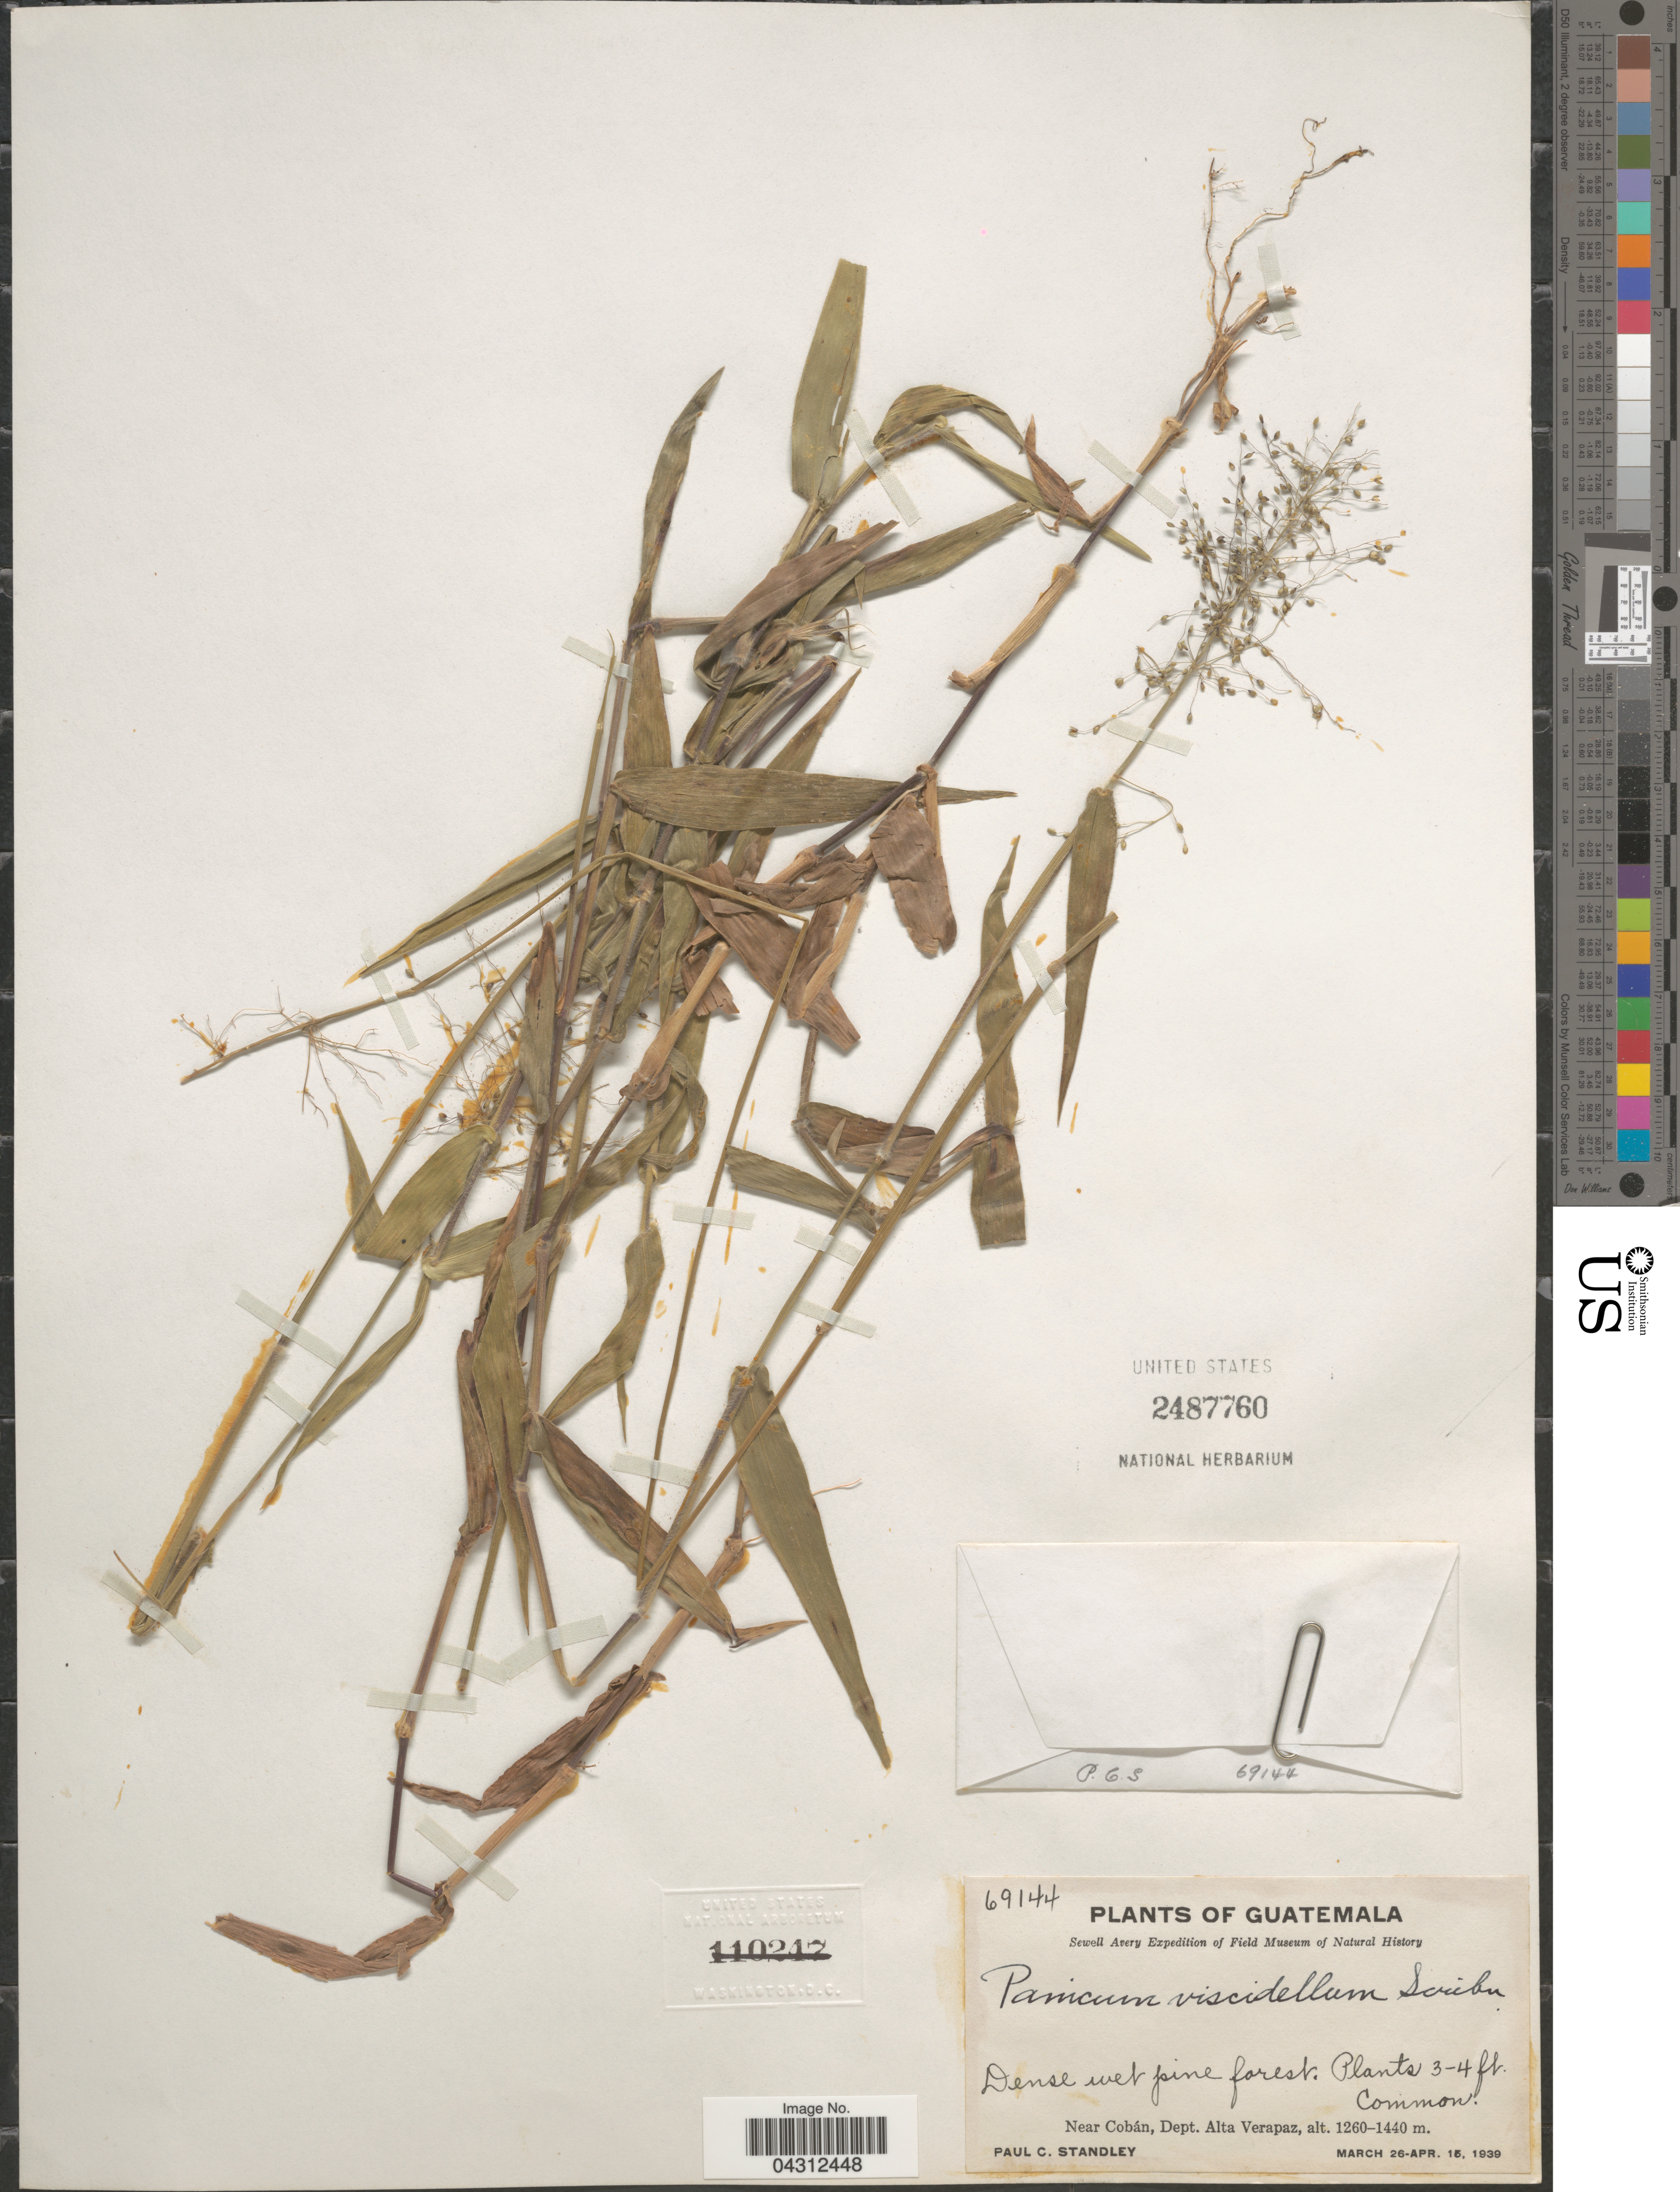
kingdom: Plantae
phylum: Tracheophyta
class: Liliopsida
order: Poales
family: Poaceae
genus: Dichanthelium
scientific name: Dichanthelium viscidellum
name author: (Scribn.) Gould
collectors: P. C. Standley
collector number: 69144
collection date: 1939-03-26/1939-04-15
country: Guatemala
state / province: Alta Verapaz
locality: Sewell Avery Expedition. Near Cobán, Dept. Alta Verapaz.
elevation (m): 1260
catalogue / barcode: US 2487760